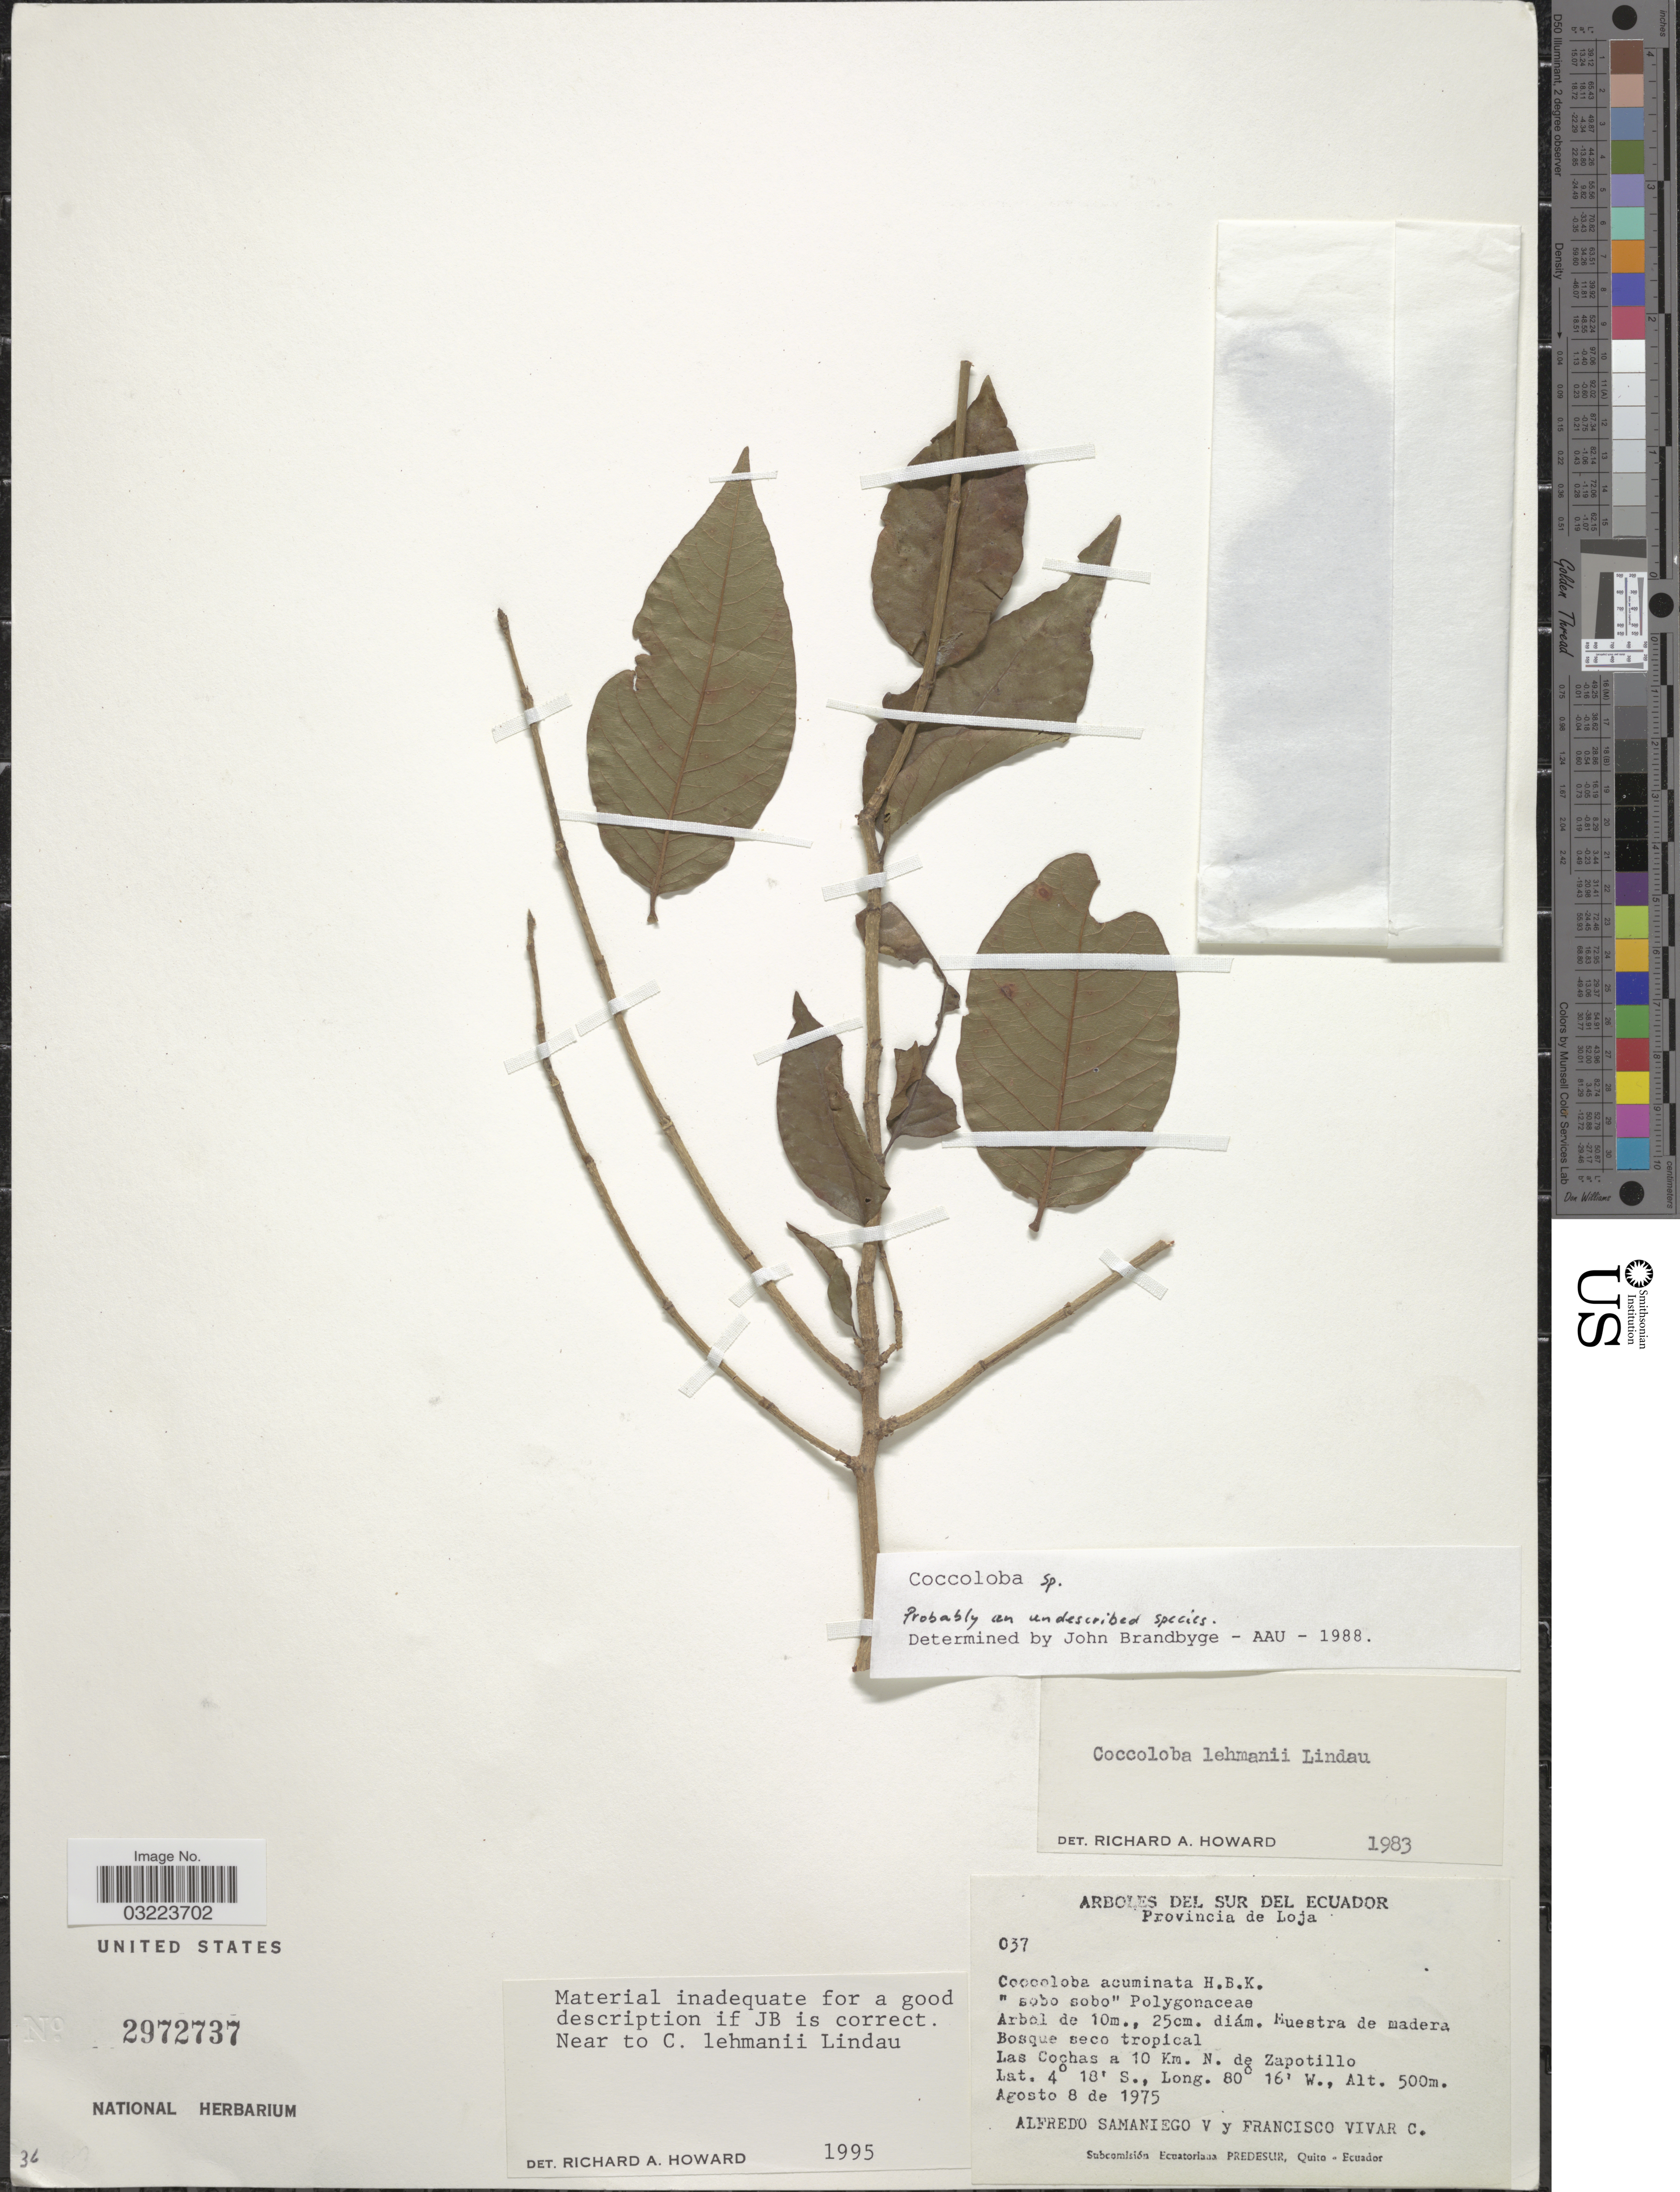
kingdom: Plantae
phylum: Tracheophyta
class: Magnoliopsida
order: Caryophyllales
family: Polygonaceae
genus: Coccoloba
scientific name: Coccoloba sp.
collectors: A. V. Samaniego & F. A. Vivar C.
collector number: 037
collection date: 1975-08-08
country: Ecuador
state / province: Loja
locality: Sur Del Ecuador. Las Cochas a 10 Km. N. de Zapotillo.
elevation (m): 500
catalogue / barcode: US 2972737